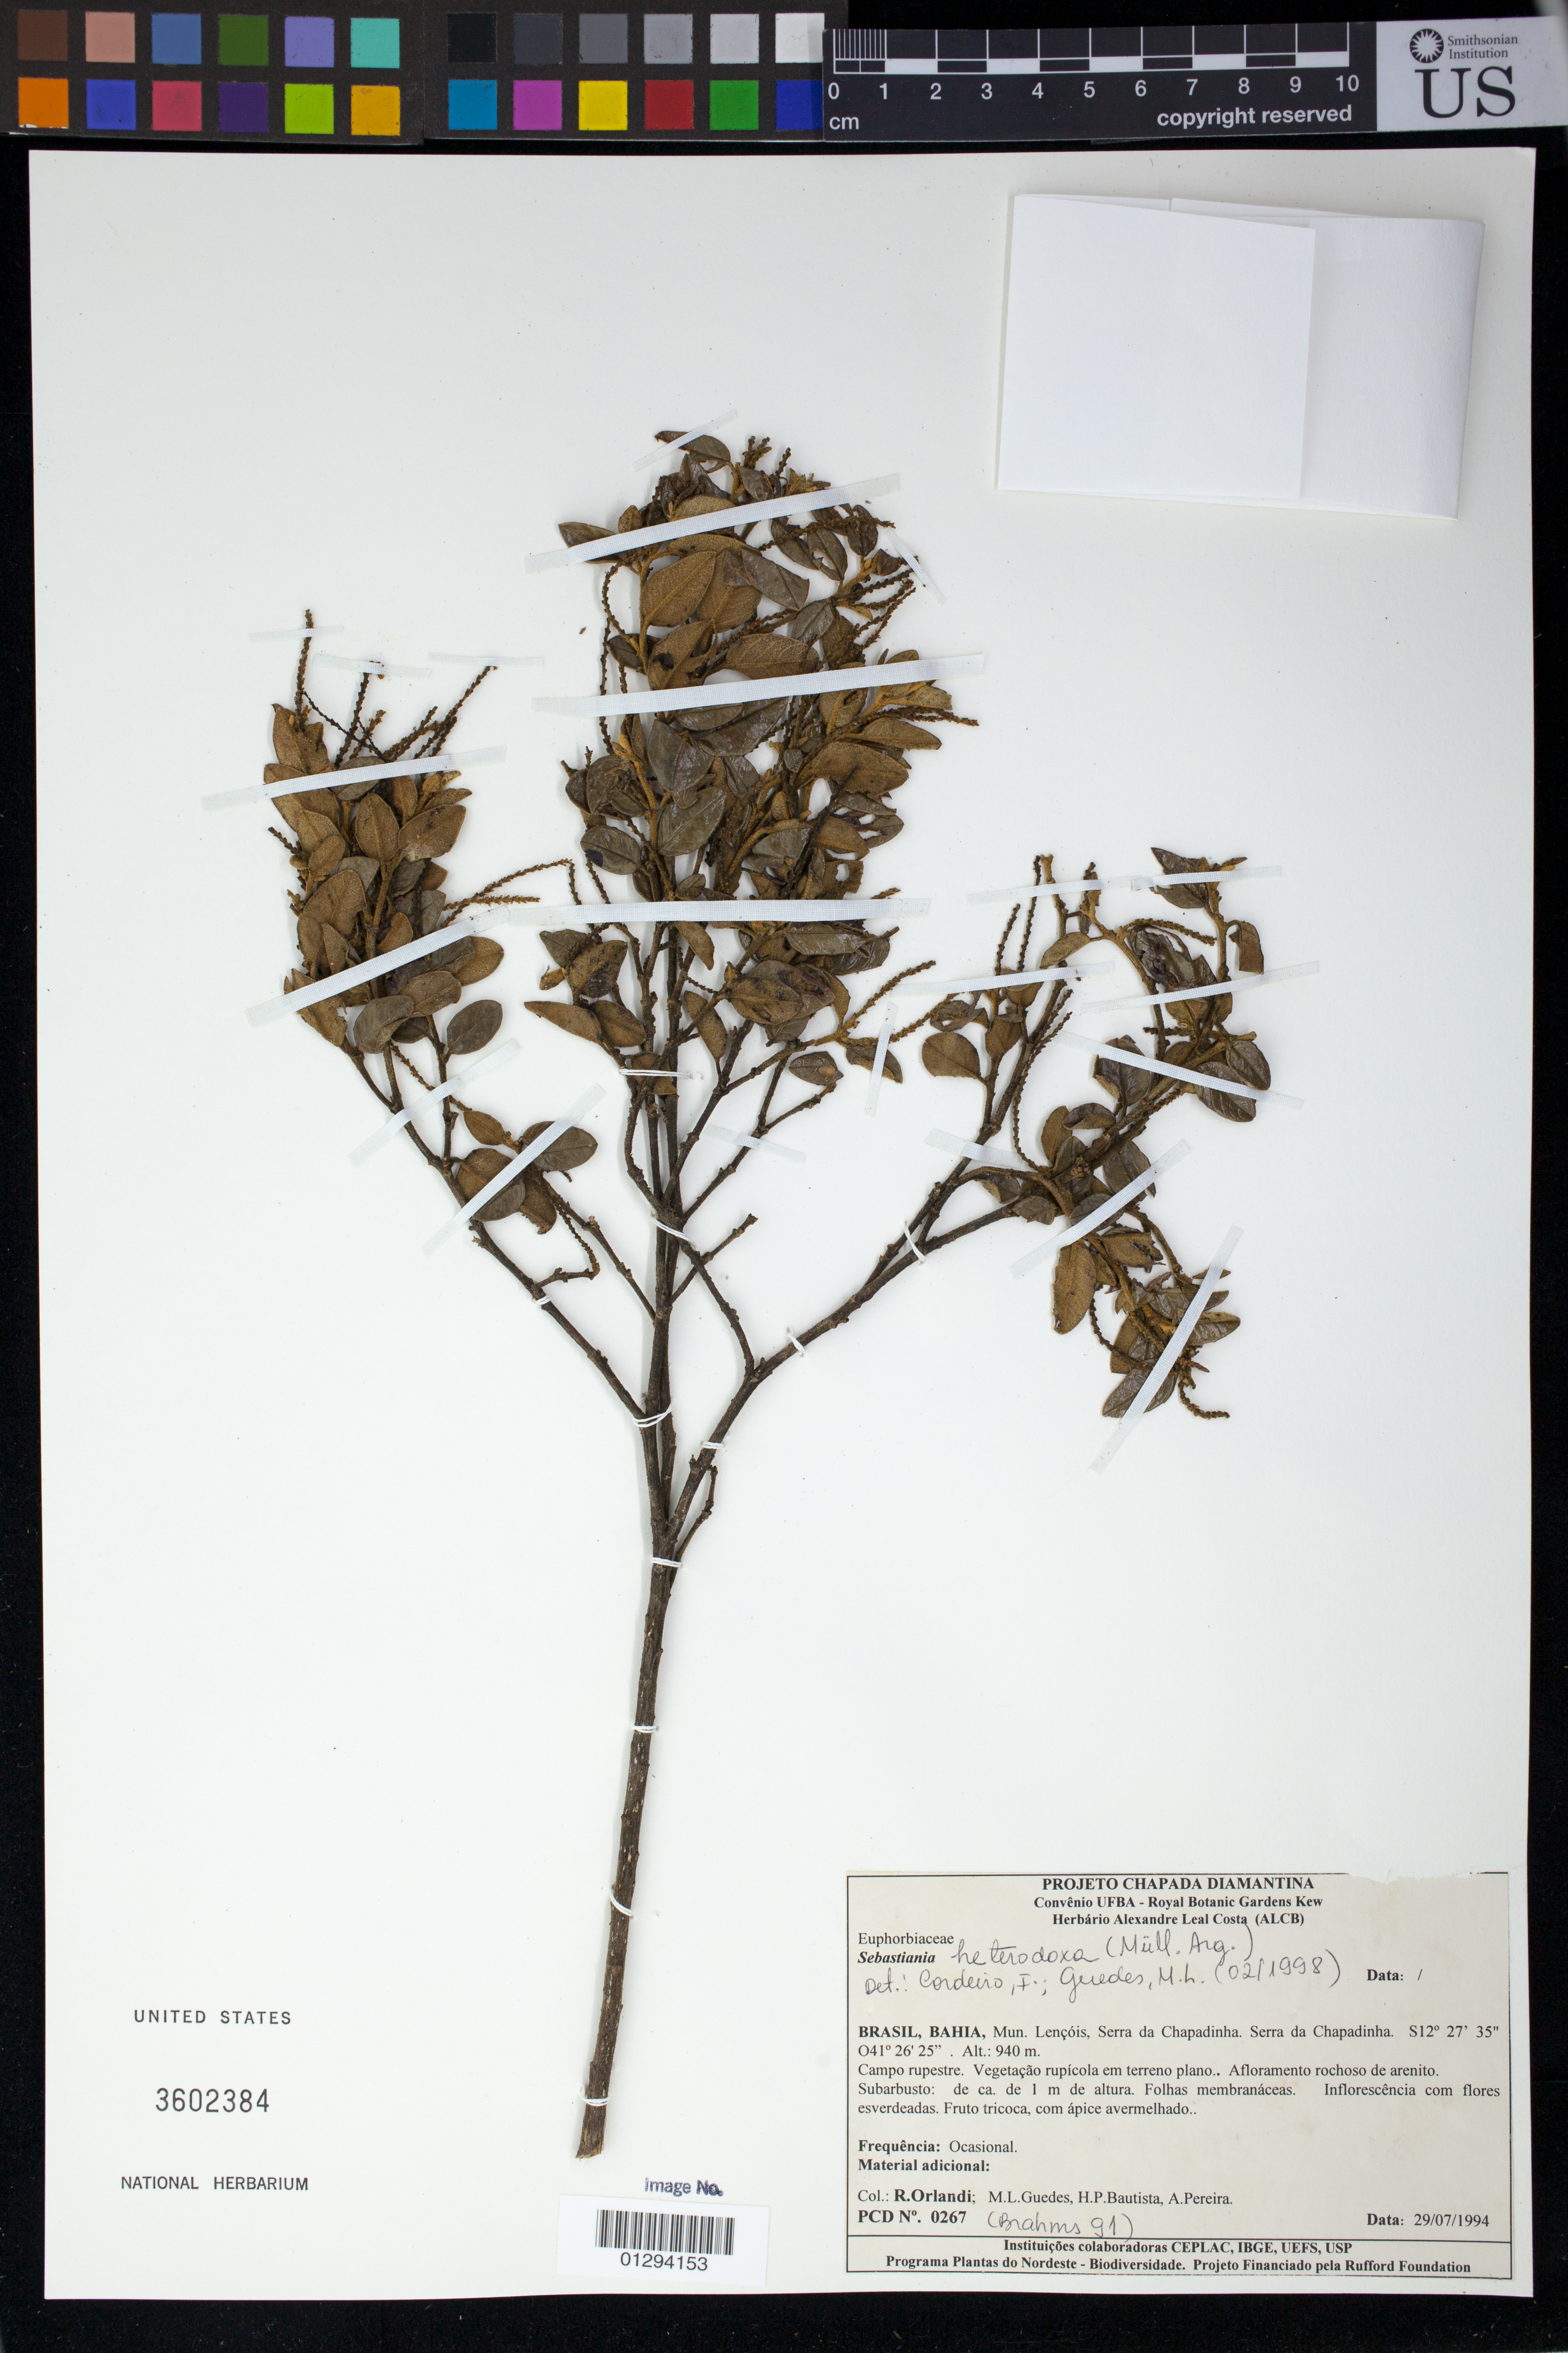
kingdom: Plantae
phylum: Tracheophyta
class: Magnoliopsida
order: Malpighiales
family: Euphorbiaceae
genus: Sebastiania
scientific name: Sebastiania heterodoxa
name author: (Müll. Arg.) Benth.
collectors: R. Orlandi, M. L. Guedes, H. P. Bautista & A. Pereira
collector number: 0267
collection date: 1994-07-29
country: Brazil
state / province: Bahia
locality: Mun. Lencos,. Serra da Chapadinha. Serra da Chapadinha.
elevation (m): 940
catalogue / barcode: US 3602384